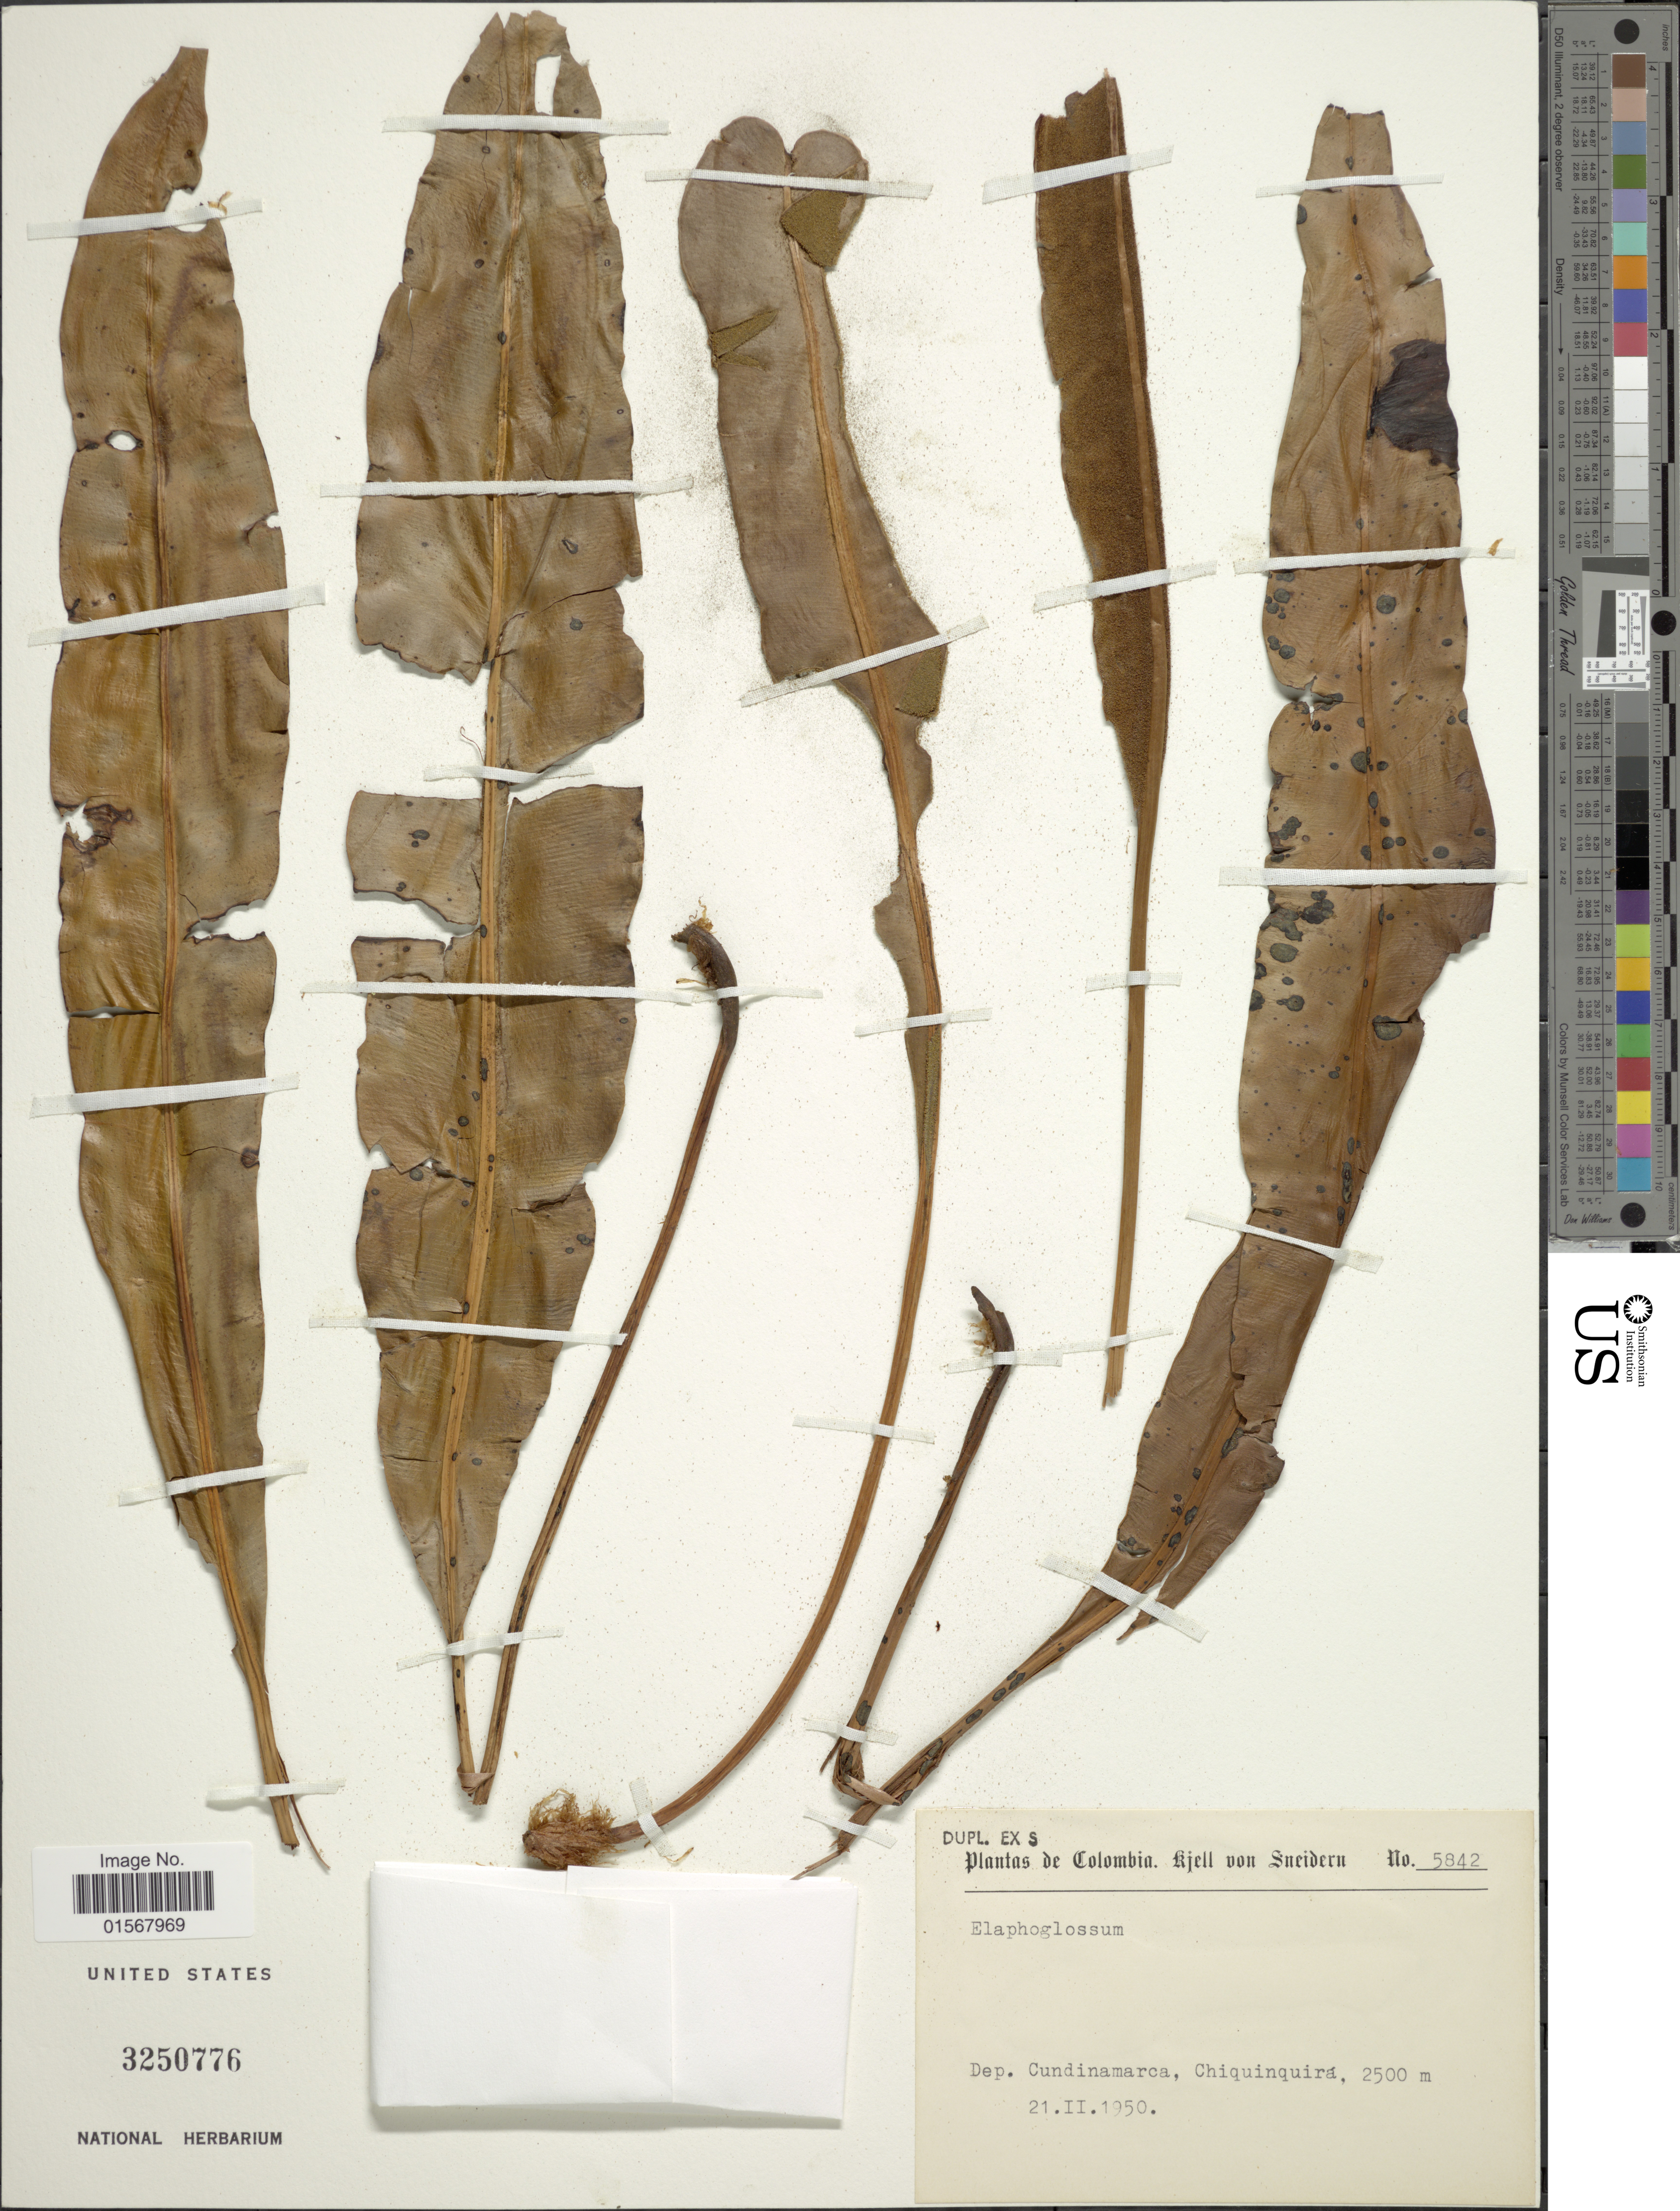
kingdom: Plantae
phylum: Tracheophyta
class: Polypodiopsida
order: Polypodiales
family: Dryopteridaceae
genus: Elaphoglossum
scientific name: Elaphoglossum sp.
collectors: K. von Sneidern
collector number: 5842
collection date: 1950-02-21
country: Colombia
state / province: Cundinamarca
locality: Dep. Cundinamarca, Chiquinquira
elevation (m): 2500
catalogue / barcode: US 3250776